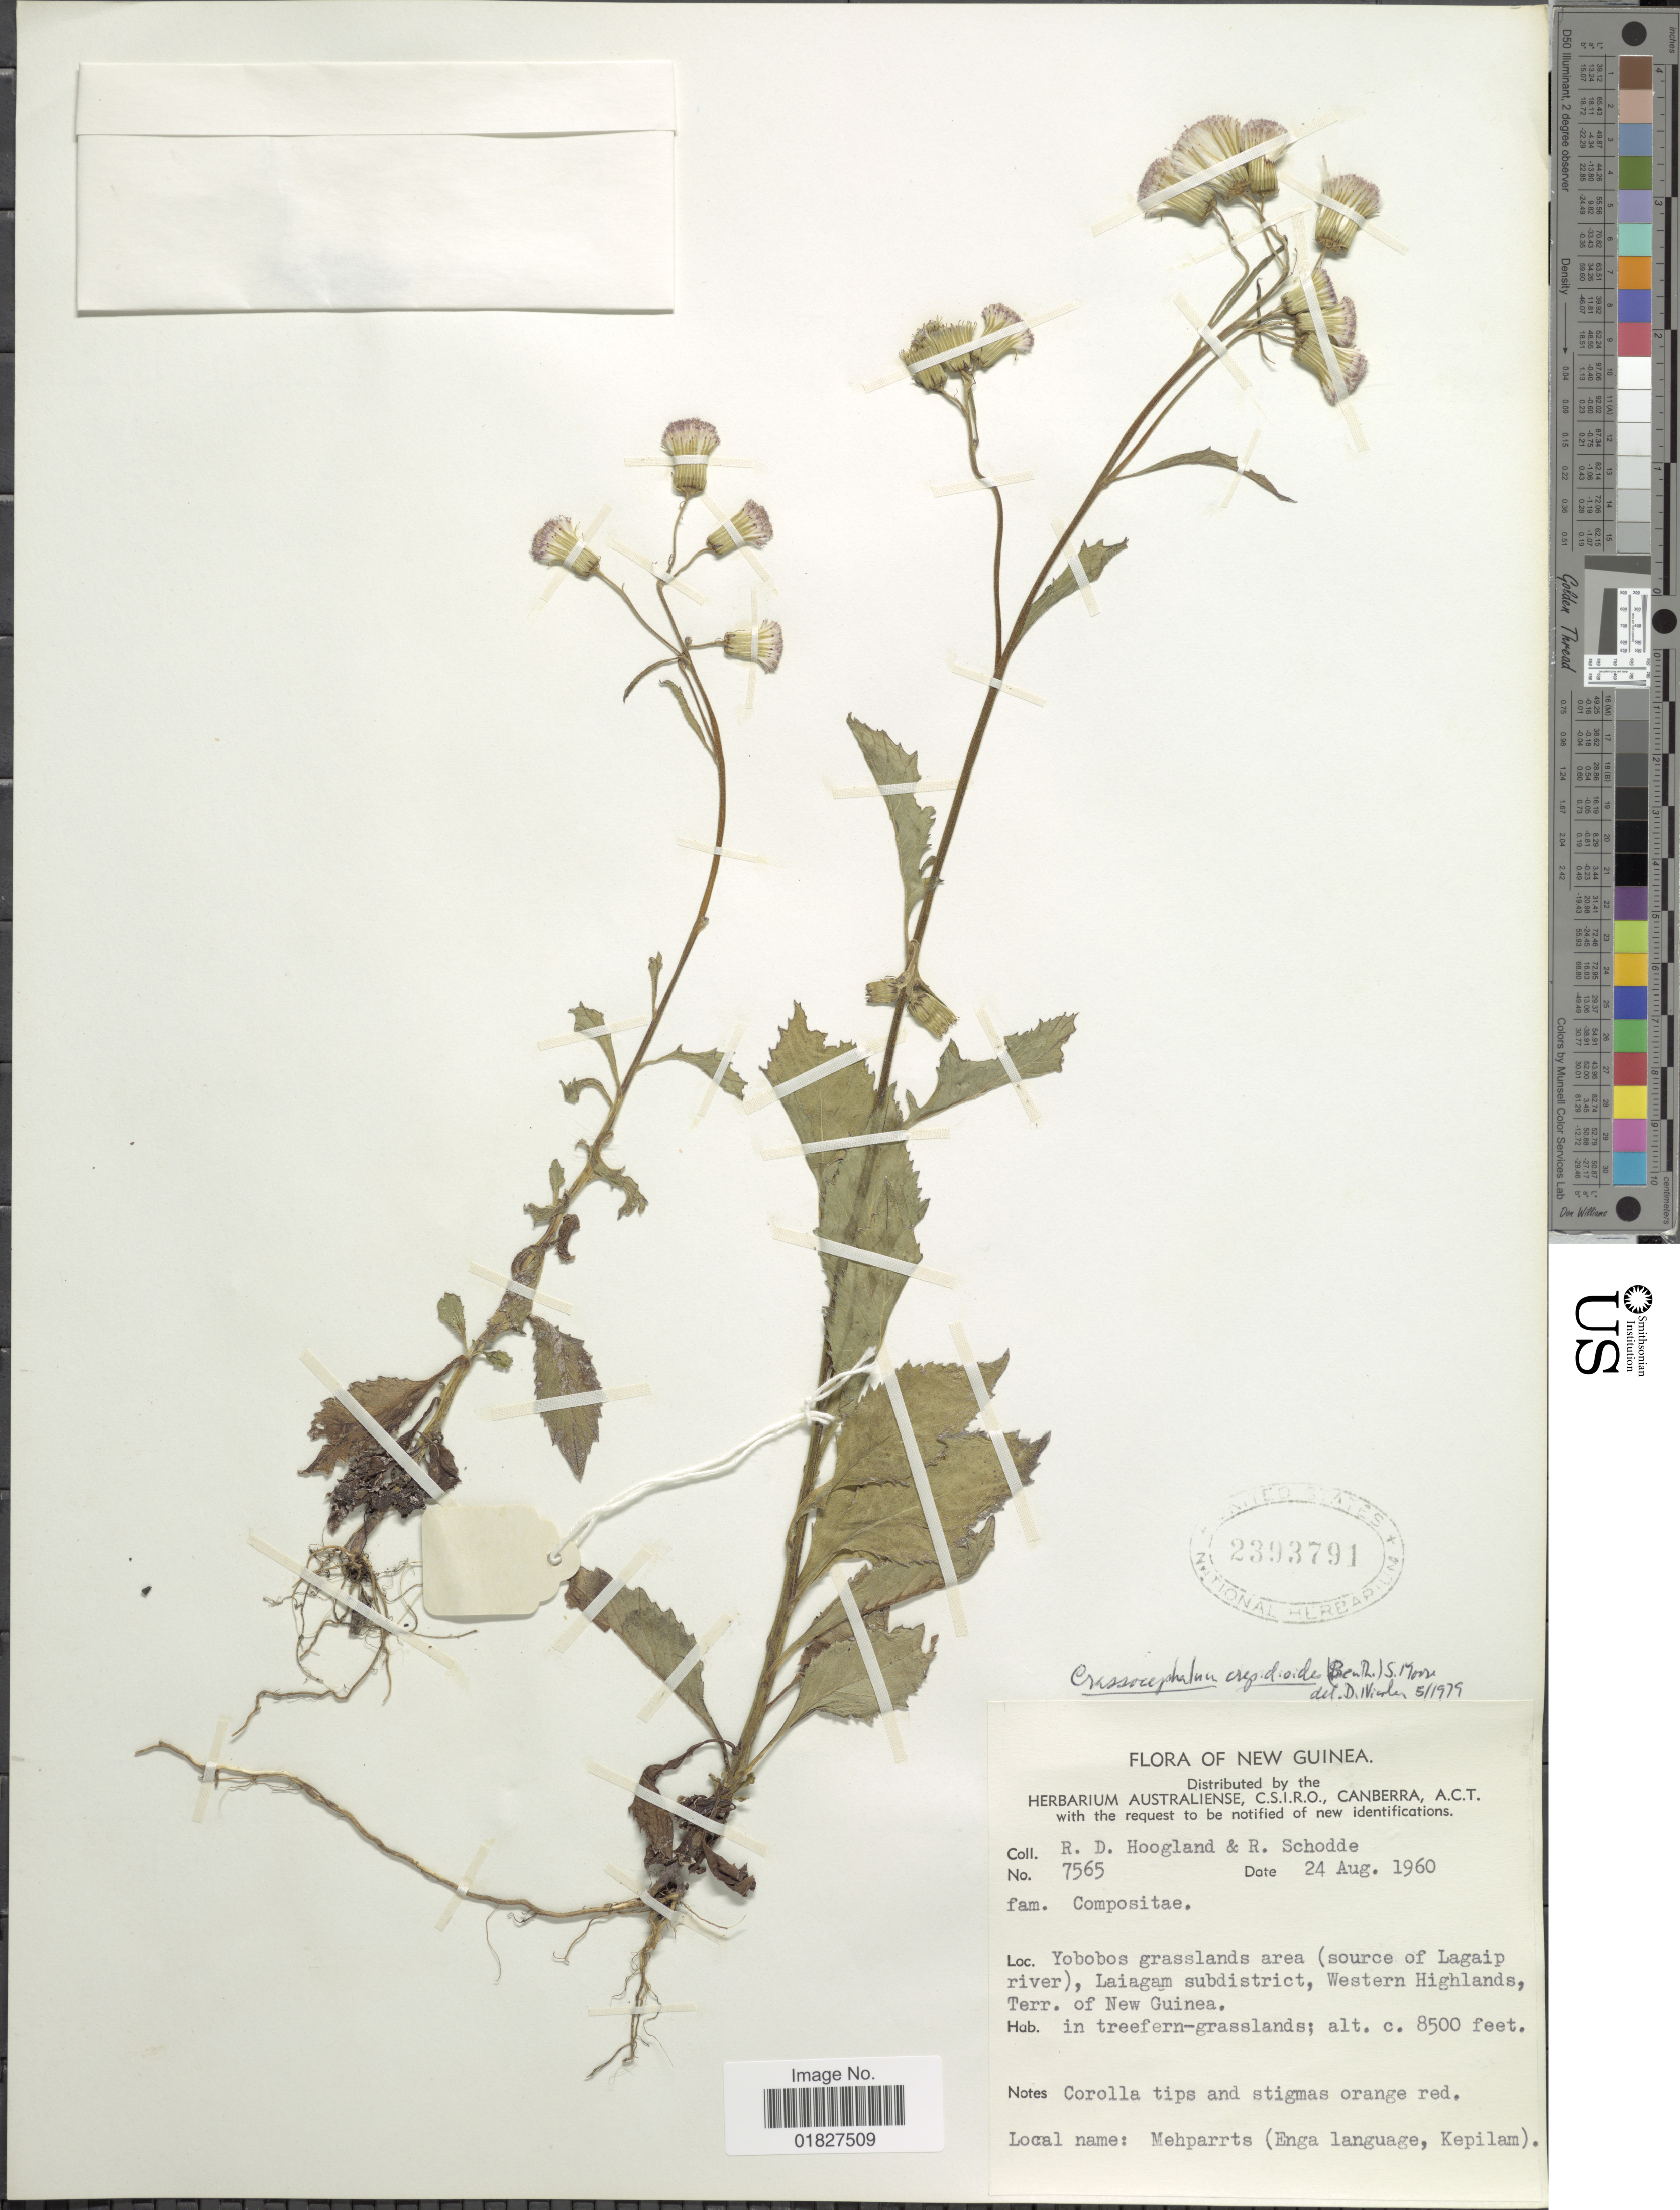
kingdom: Plantae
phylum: Tracheophyta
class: Magnoliopsida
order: Asterales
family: Asteraceae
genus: Crassocephalum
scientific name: Crassocephalum crepidioides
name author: (Benth.) S. Moore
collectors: R. D. Hoogland & R. Schodde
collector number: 7565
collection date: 1960-08-24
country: Papua New Guinea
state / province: Western Highlands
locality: New Guinea, Yobobos grasslands area (source of Lagaip river), Laiagam subdistrict, Terr. of New Guinea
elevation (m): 2591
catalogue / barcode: US 2393791